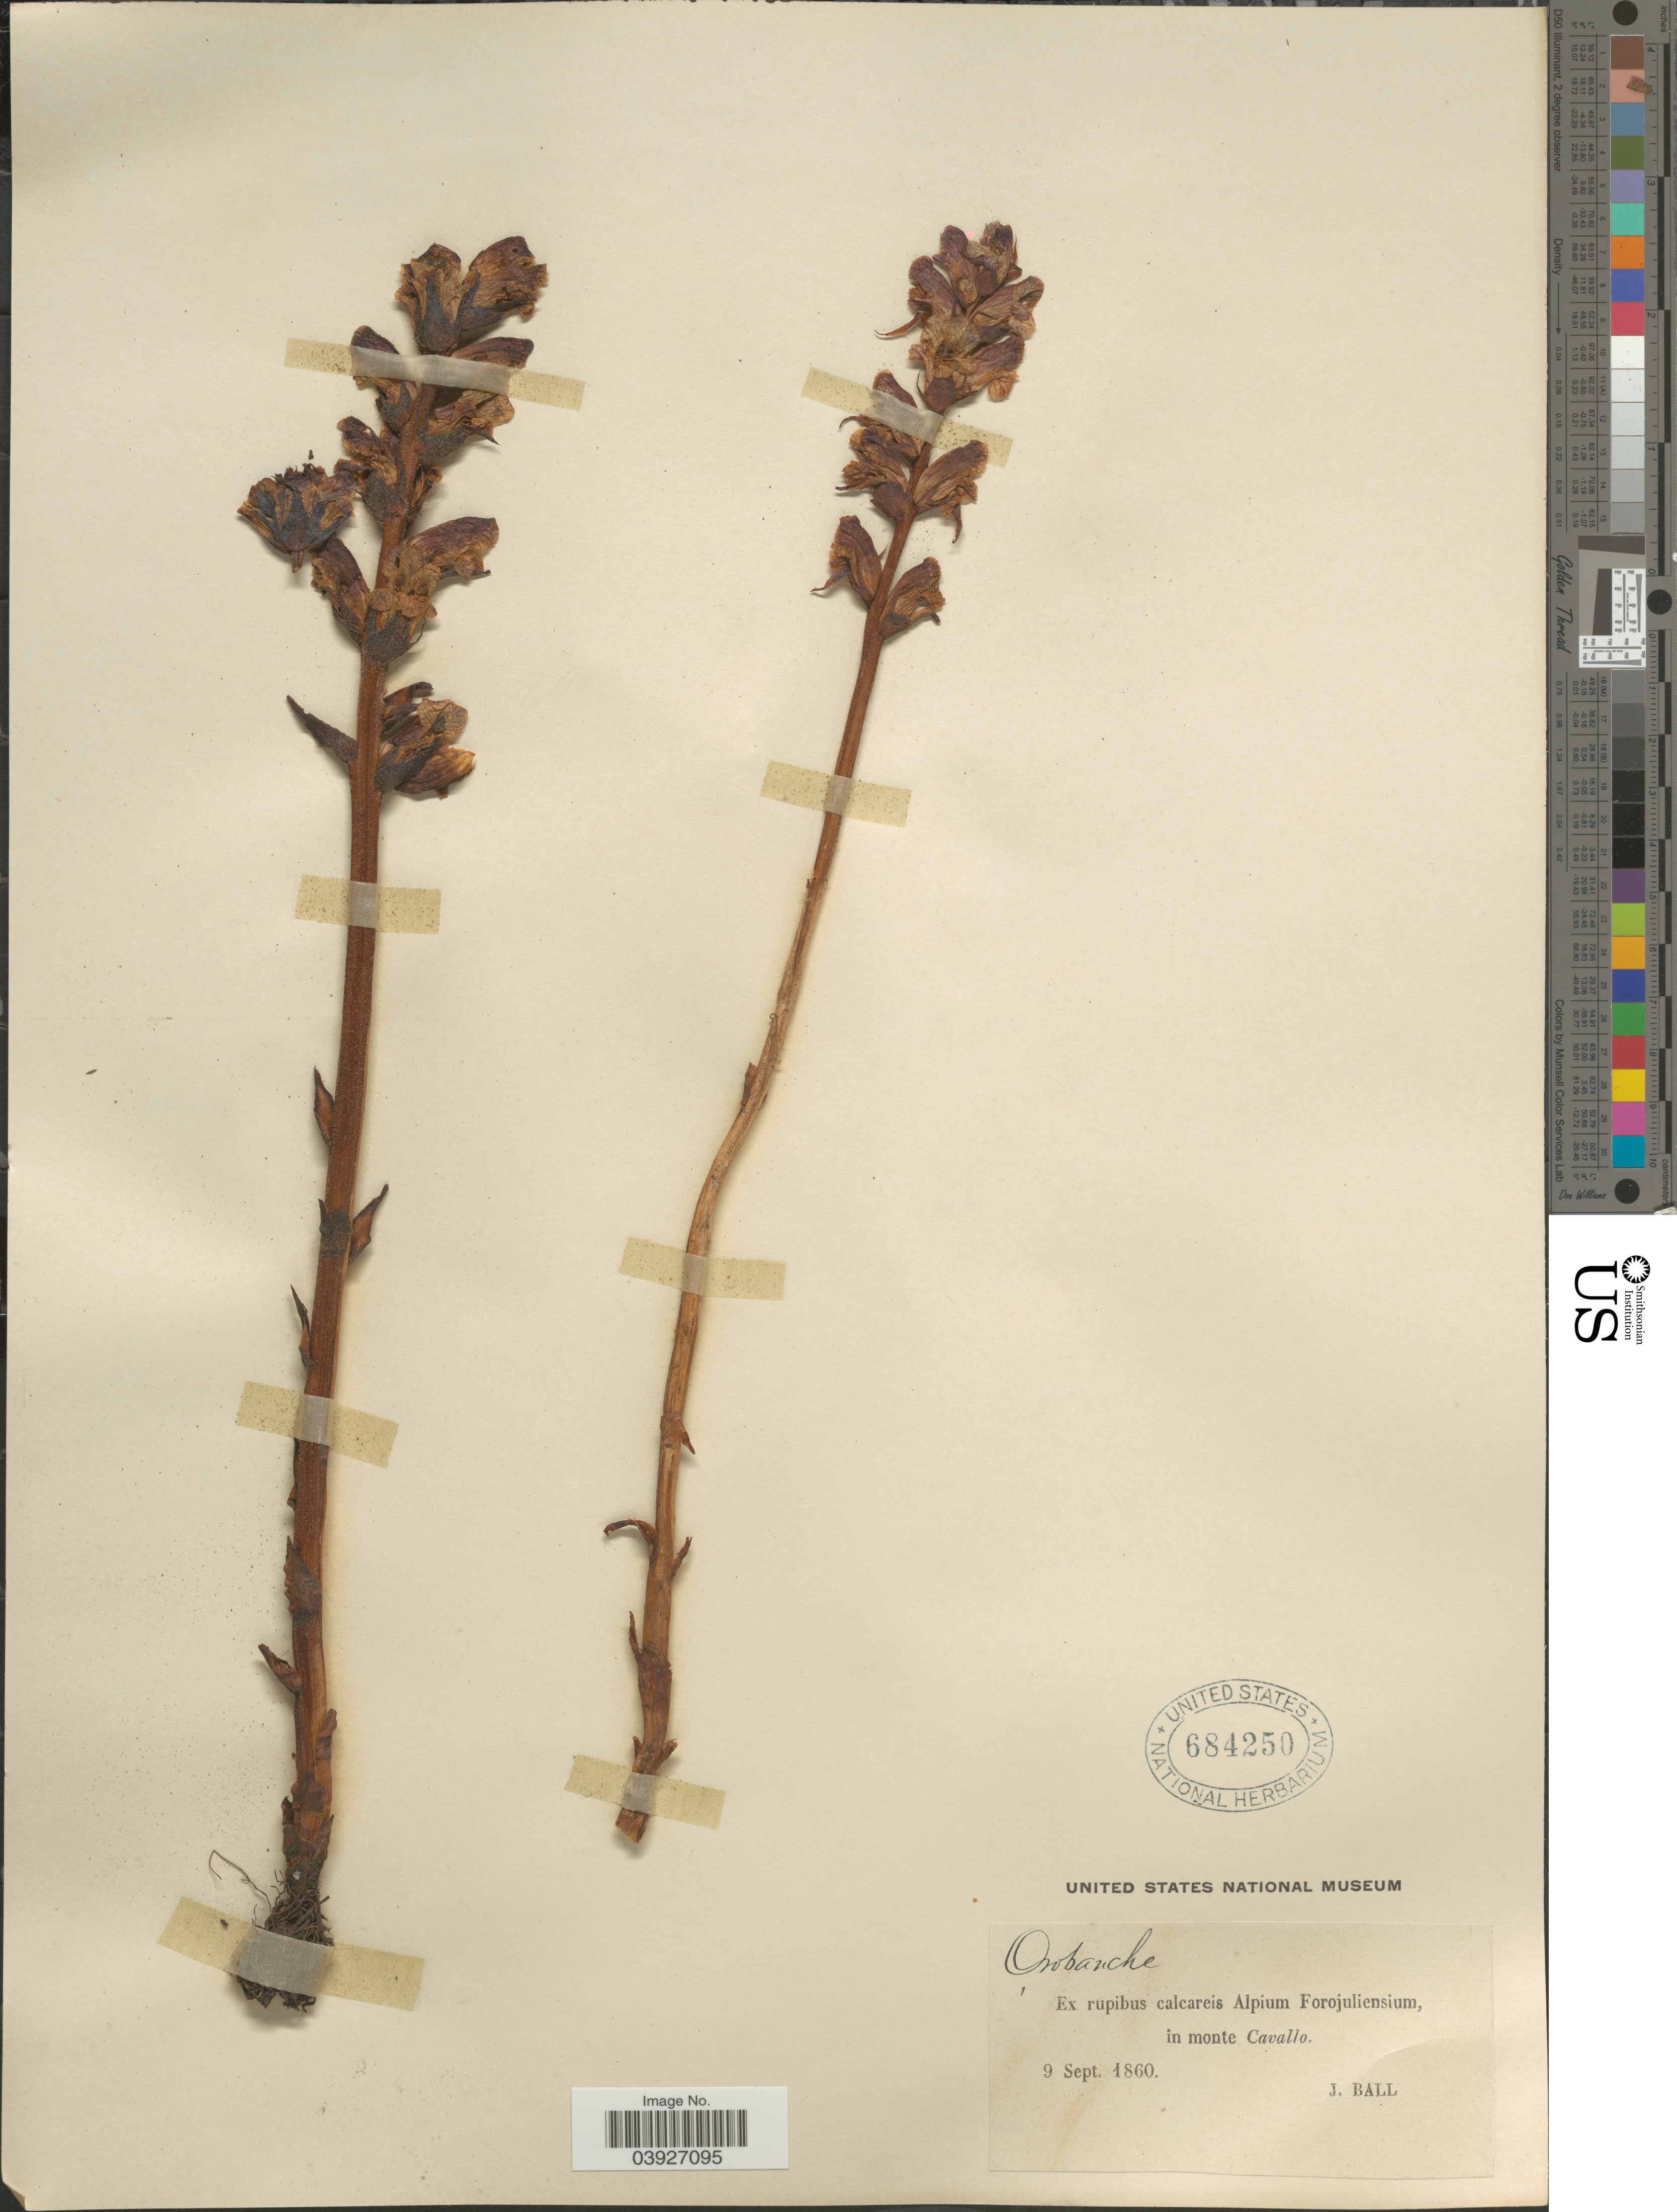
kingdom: Plantae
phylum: Tracheophyta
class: Magnoliopsida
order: Lamiales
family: Orobanchaceae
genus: Epifagus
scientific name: Epifagus sp.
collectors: J. Ball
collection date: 1860-09-09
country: Italy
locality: Ex rupibus calcareis Alpium Forojuliensium, in monte Cavallo.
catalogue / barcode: US 684250